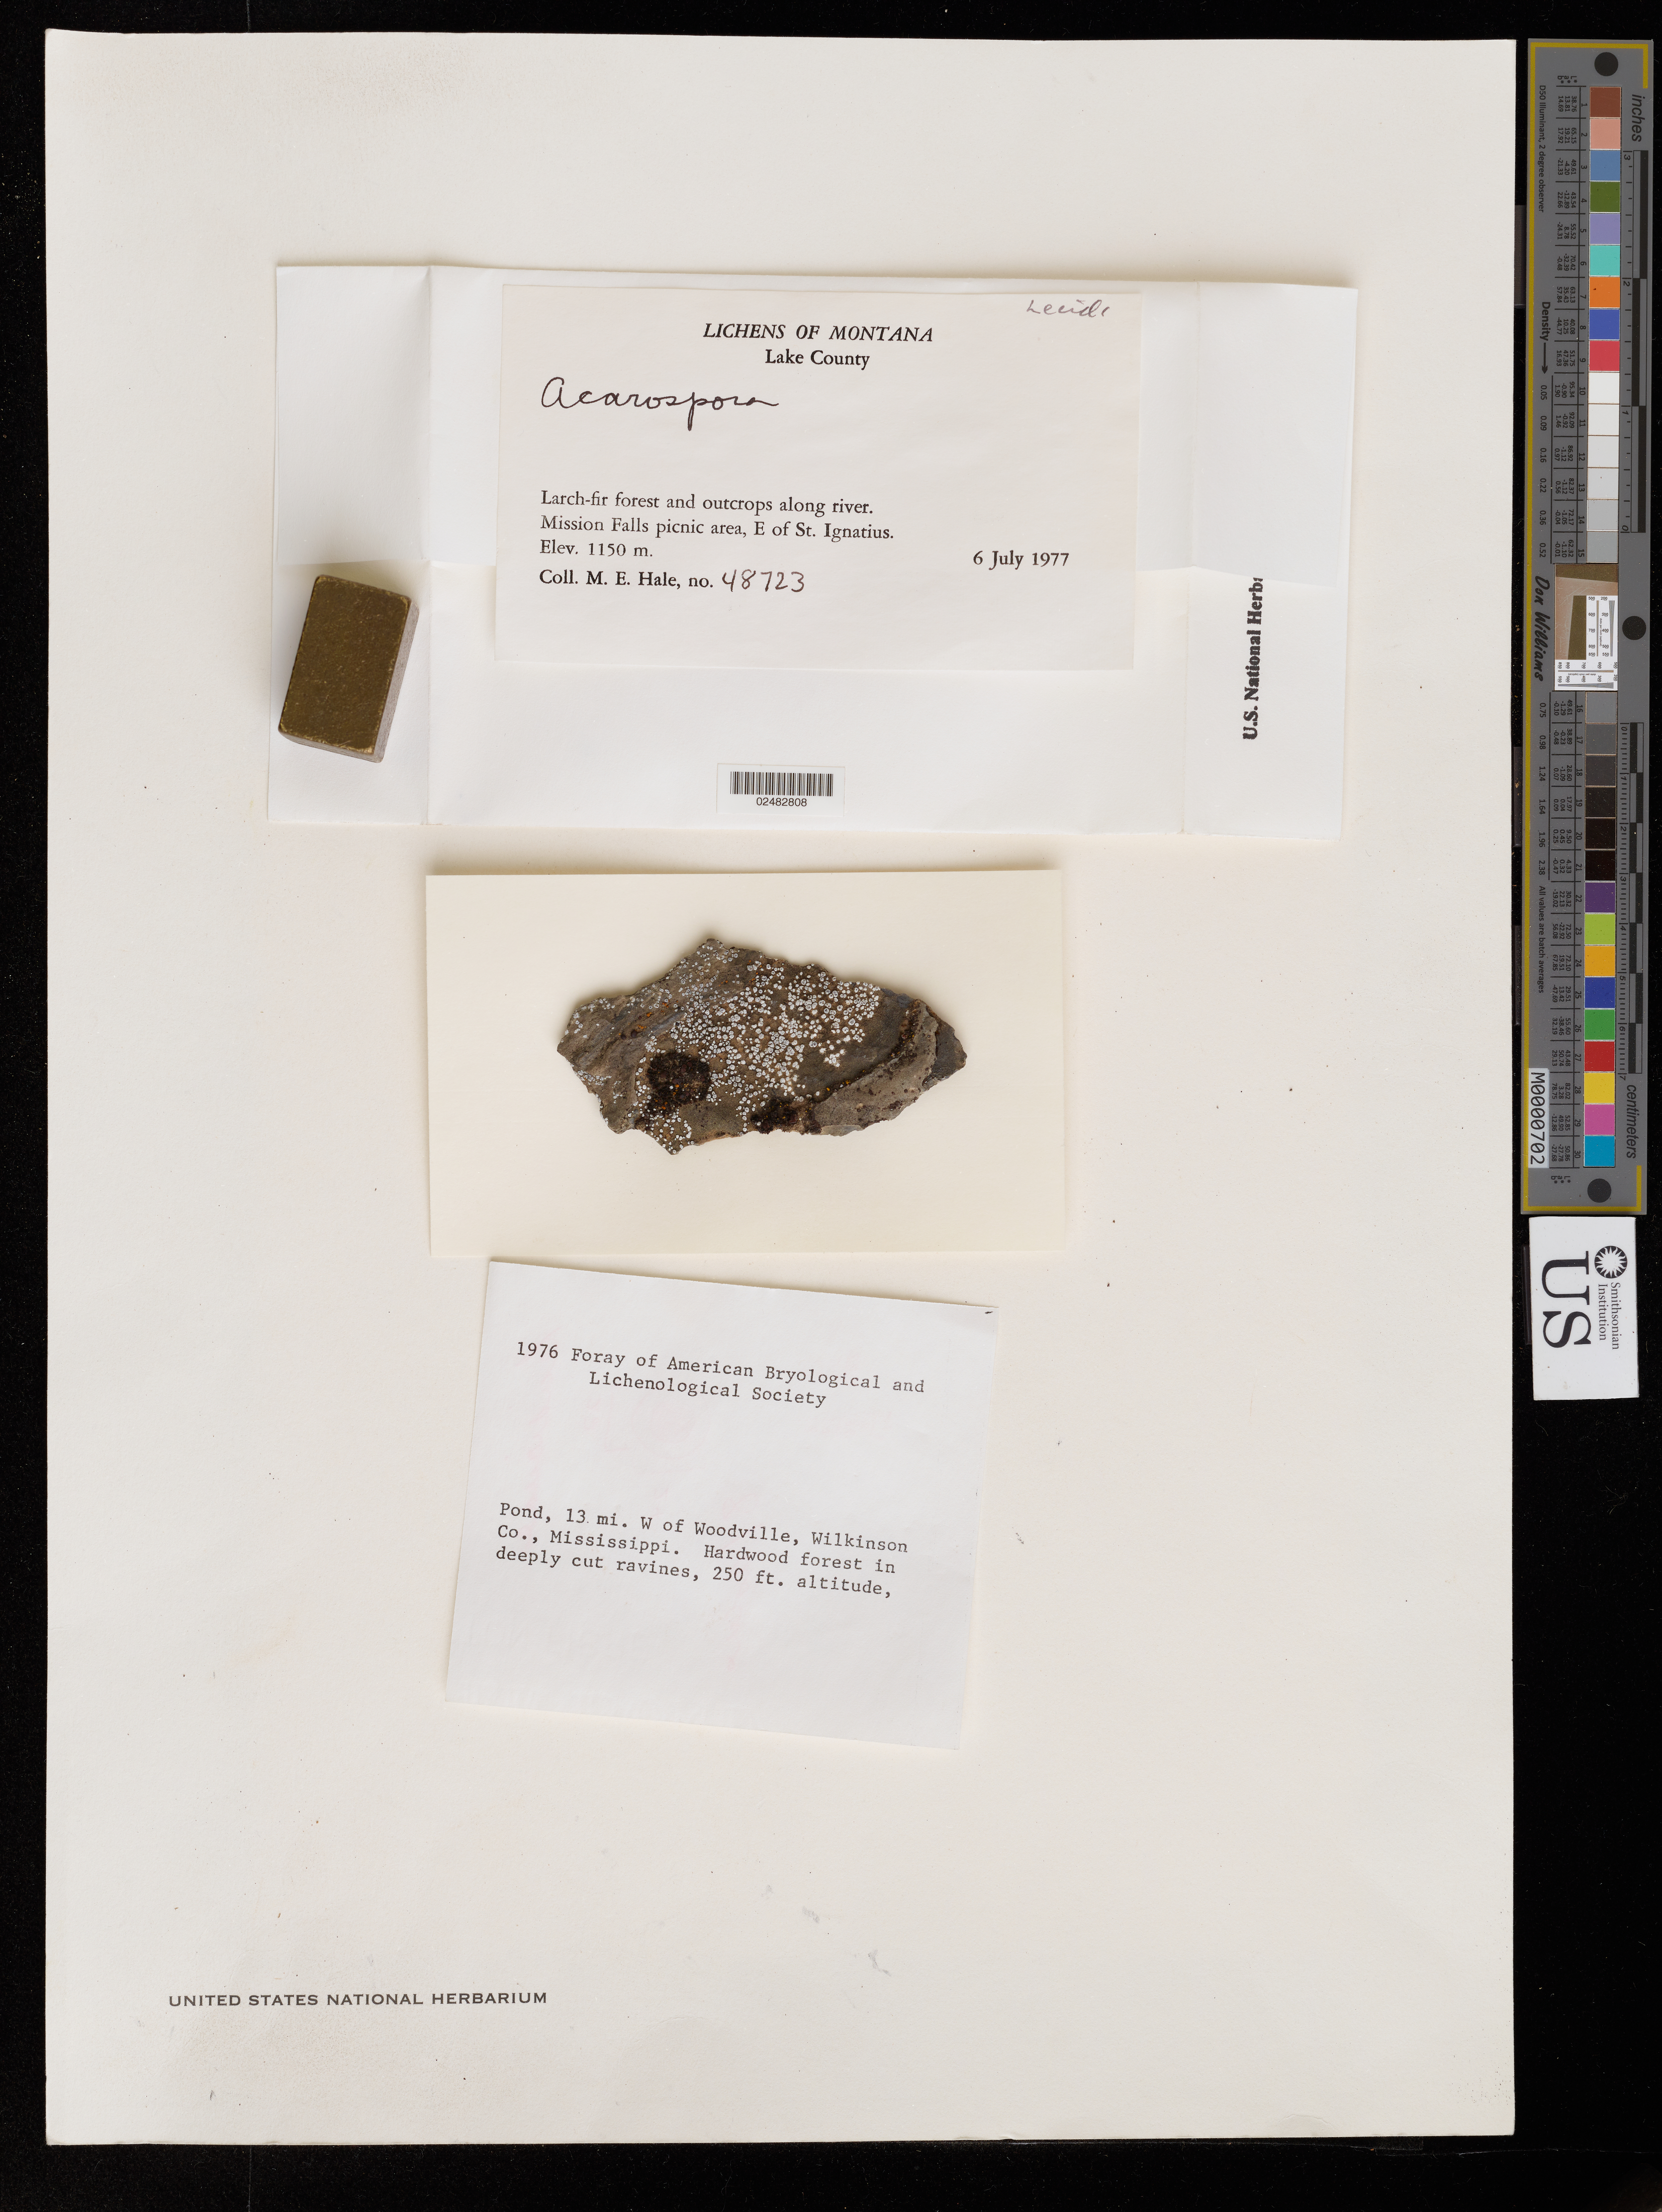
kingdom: Fungi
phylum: Ascomycota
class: Lecanoromycetes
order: Acarosporales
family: Acarosporaceae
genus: Acarospora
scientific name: Acarospora sp.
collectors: M. Hale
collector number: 48723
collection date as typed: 06 Jul 1977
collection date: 1977-07-06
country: United States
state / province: Montana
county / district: Lake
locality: Mission falls picnic area, e of ignatius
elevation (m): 1150